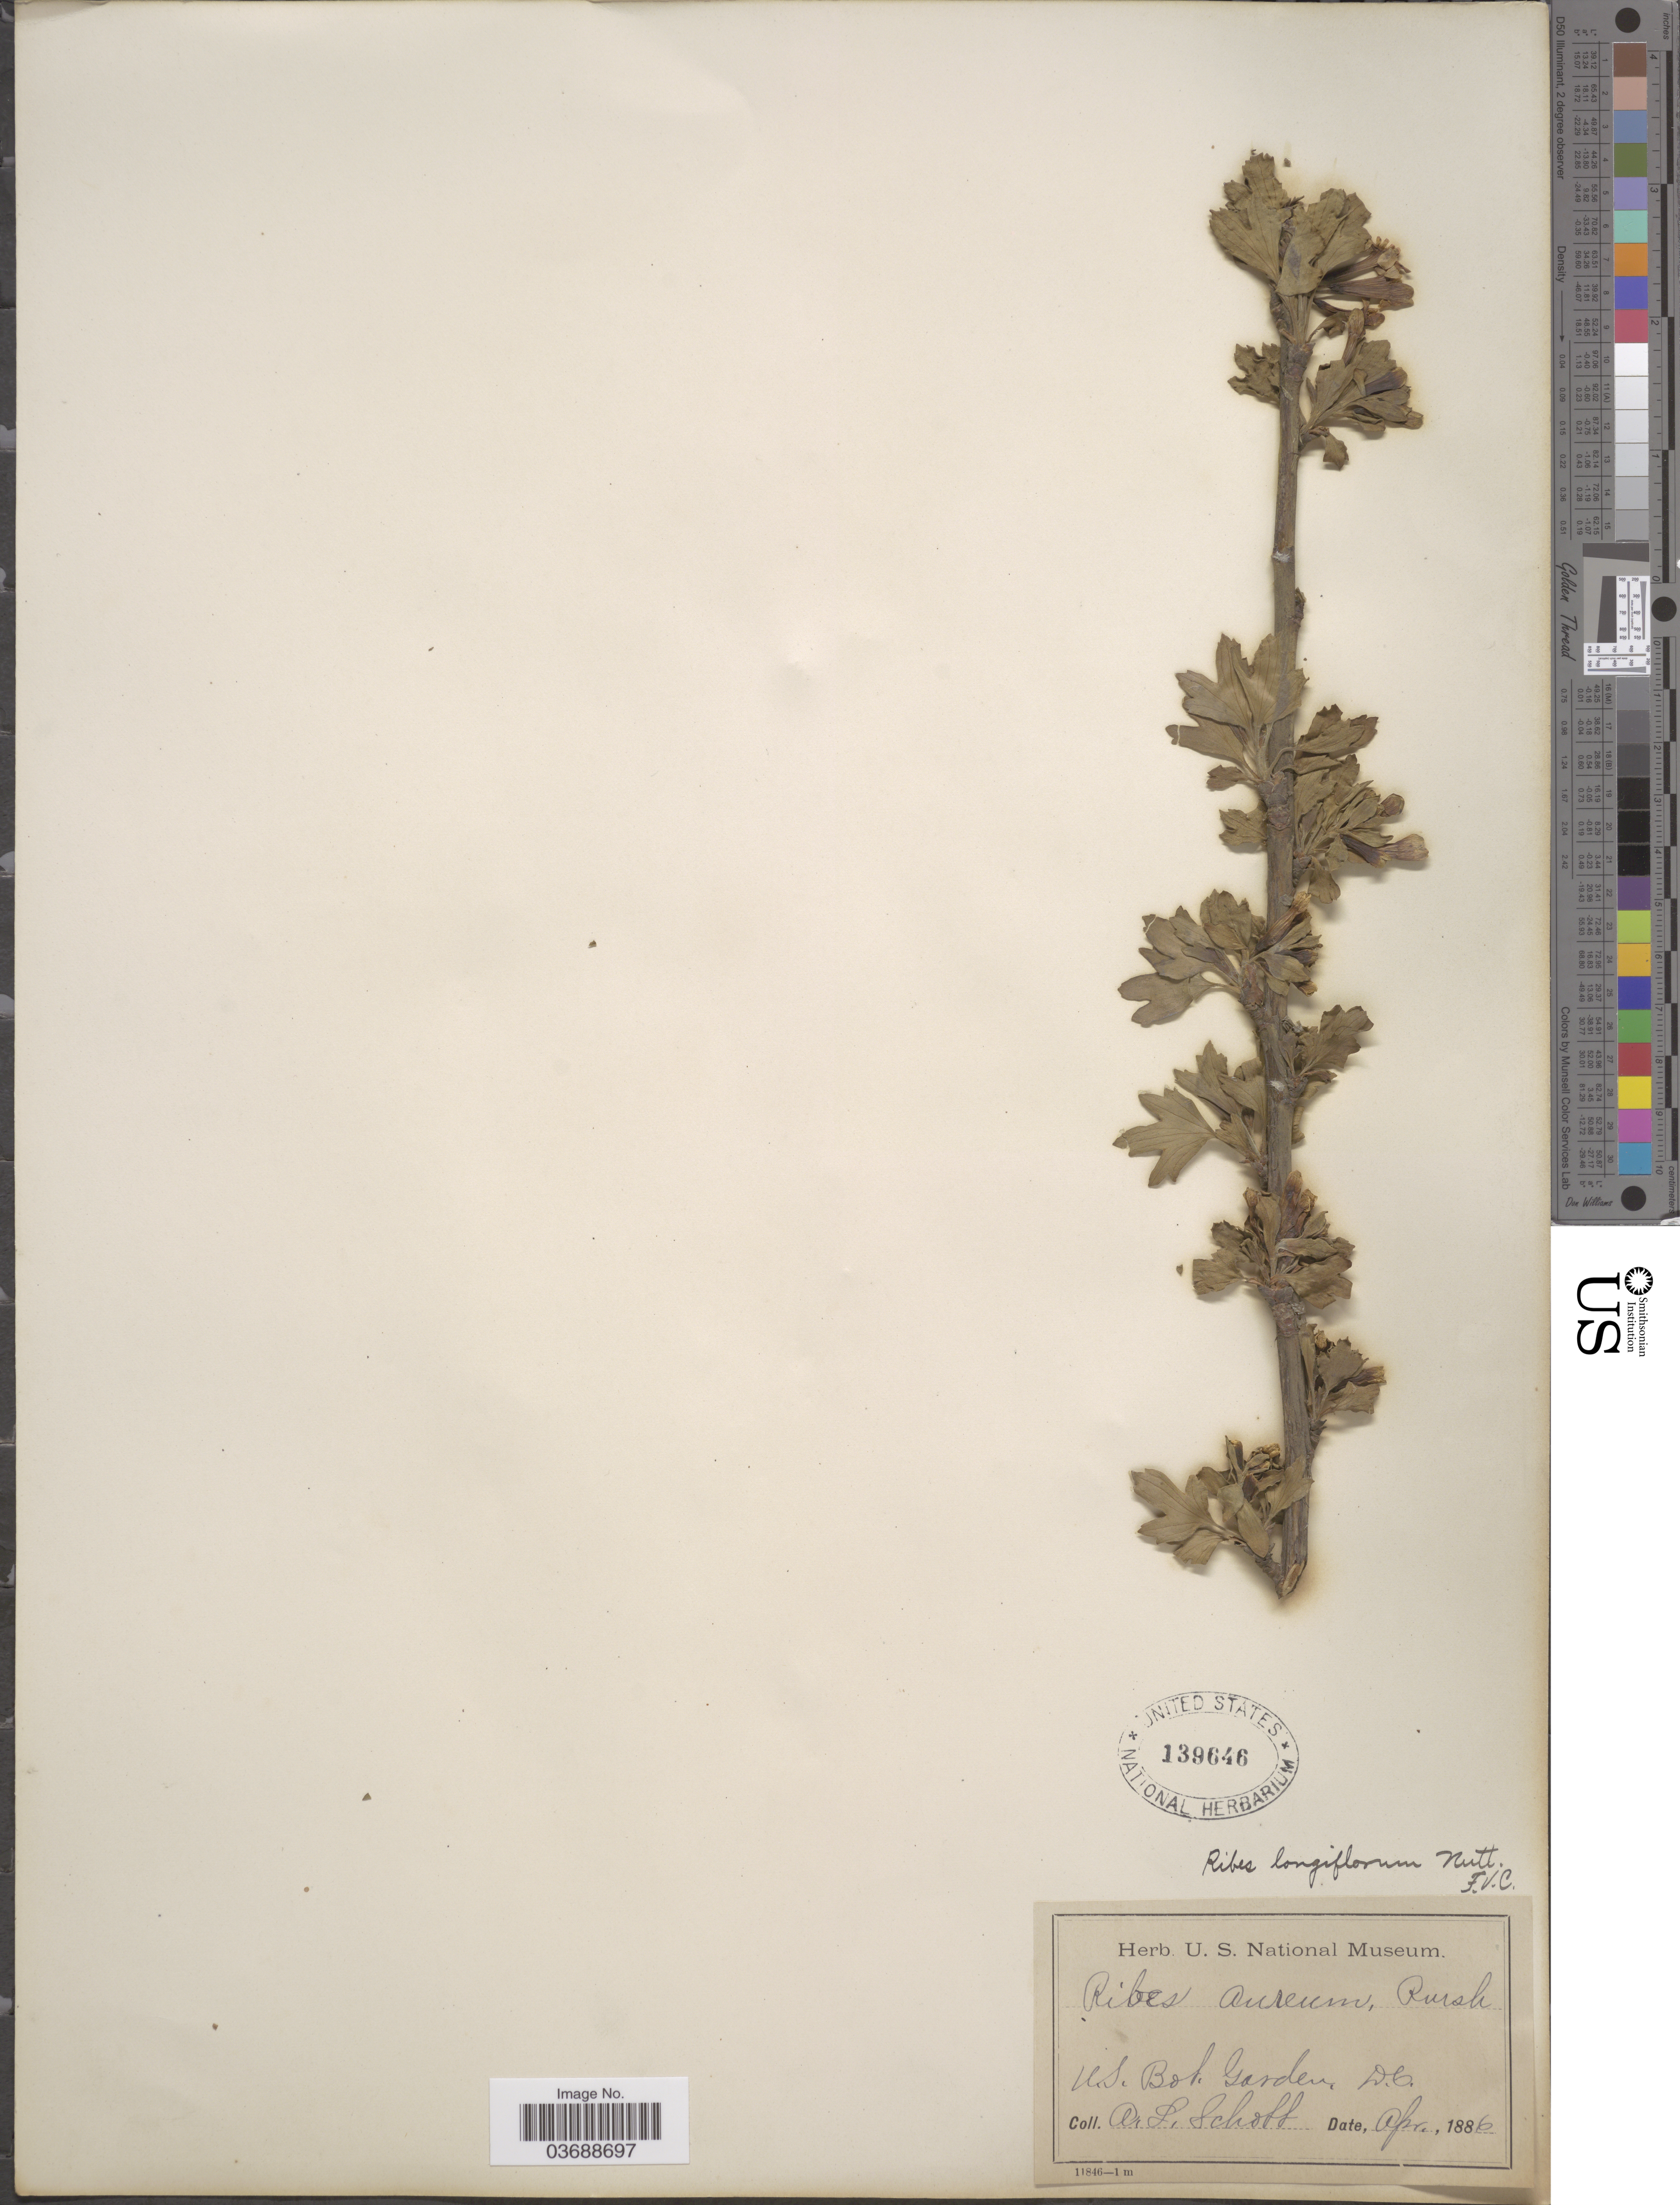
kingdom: Plantae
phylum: Tracheophyta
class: Magnoliopsida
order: Saxifragales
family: Grossulariaceae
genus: Ribes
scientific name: Ribes odoratum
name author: H.L. Wendl.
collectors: A. L. Schott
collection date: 1886-04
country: United States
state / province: District of Columbia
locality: U.S. Bot. Garden.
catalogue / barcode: US 139646